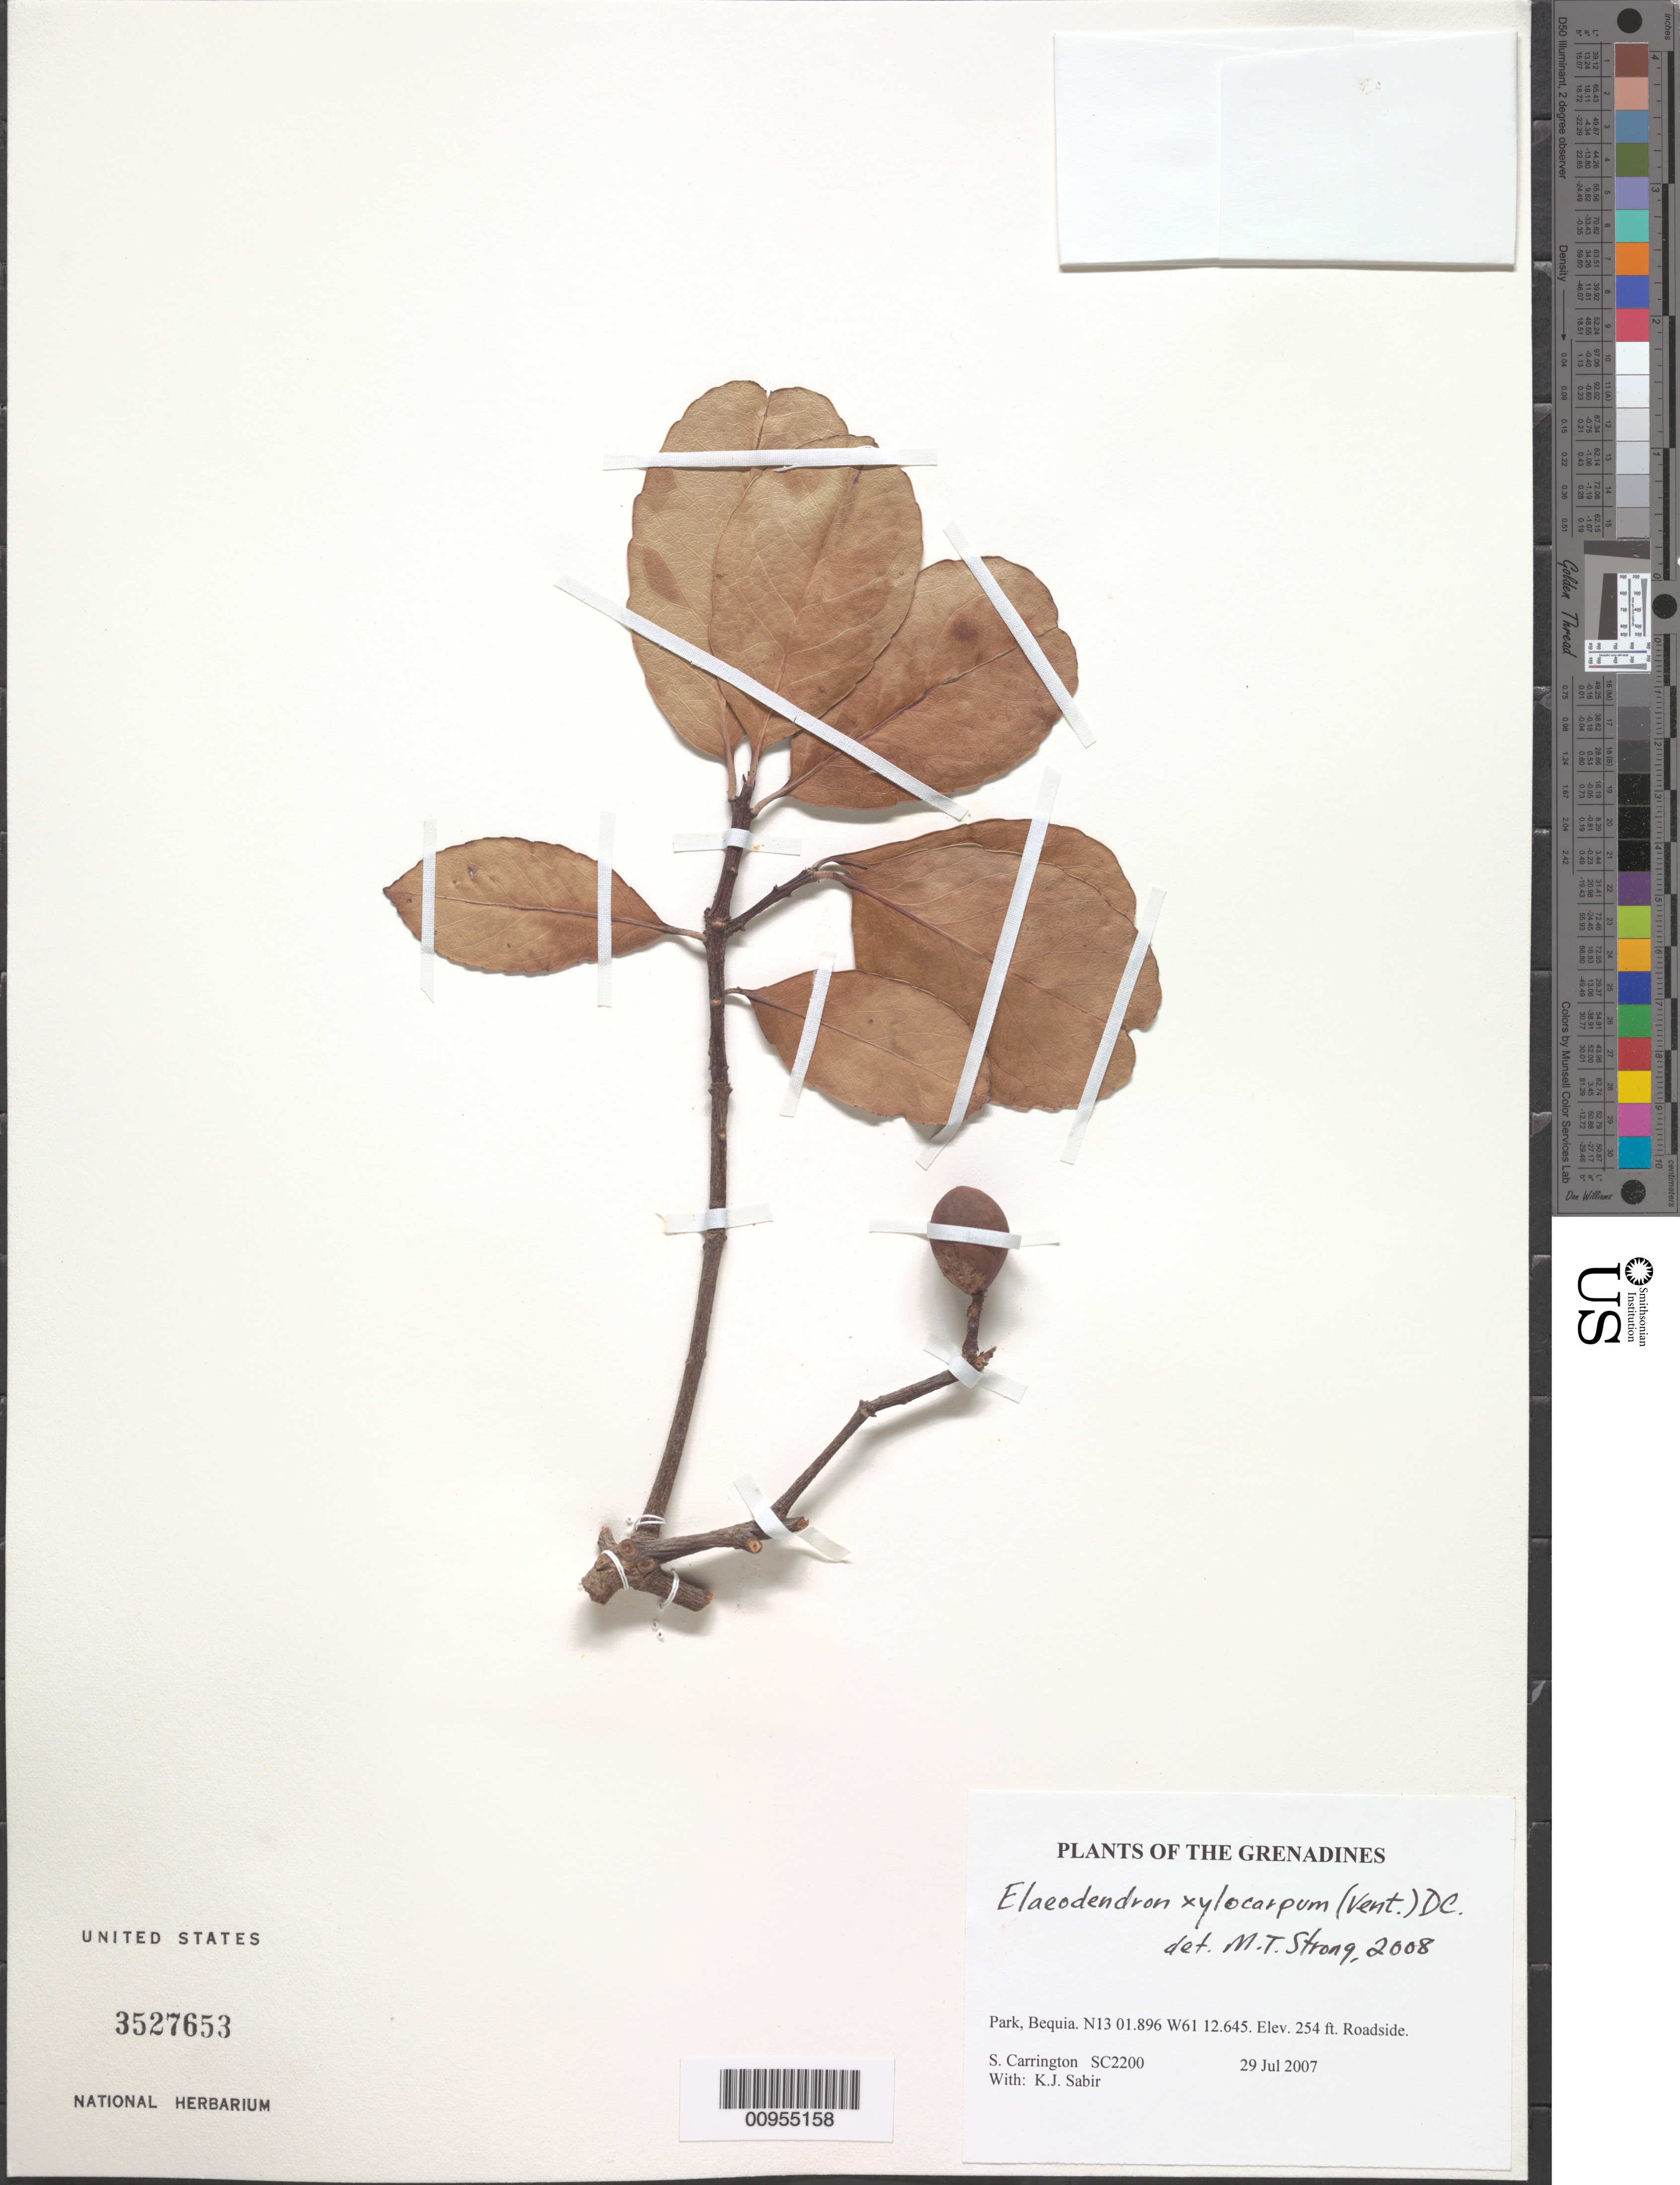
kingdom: Plantae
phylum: Tracheophyta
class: Magnoliopsida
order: Celastrales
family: Celastraceae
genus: Elaeodendron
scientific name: Elaeodendron xylocarpum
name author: (Vent.) DC.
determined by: Strong, M. T., (US), Smithsonian Institution - National Museum of Natural History (UNITED STATES)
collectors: C. M. S. Carrington & K. Sabir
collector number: SC 2200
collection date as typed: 29 Jul 2007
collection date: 2007-07-29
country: St. Vincent - Grenadines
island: Bequia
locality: Park, Bequia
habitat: roadside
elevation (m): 77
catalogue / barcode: US 3527653